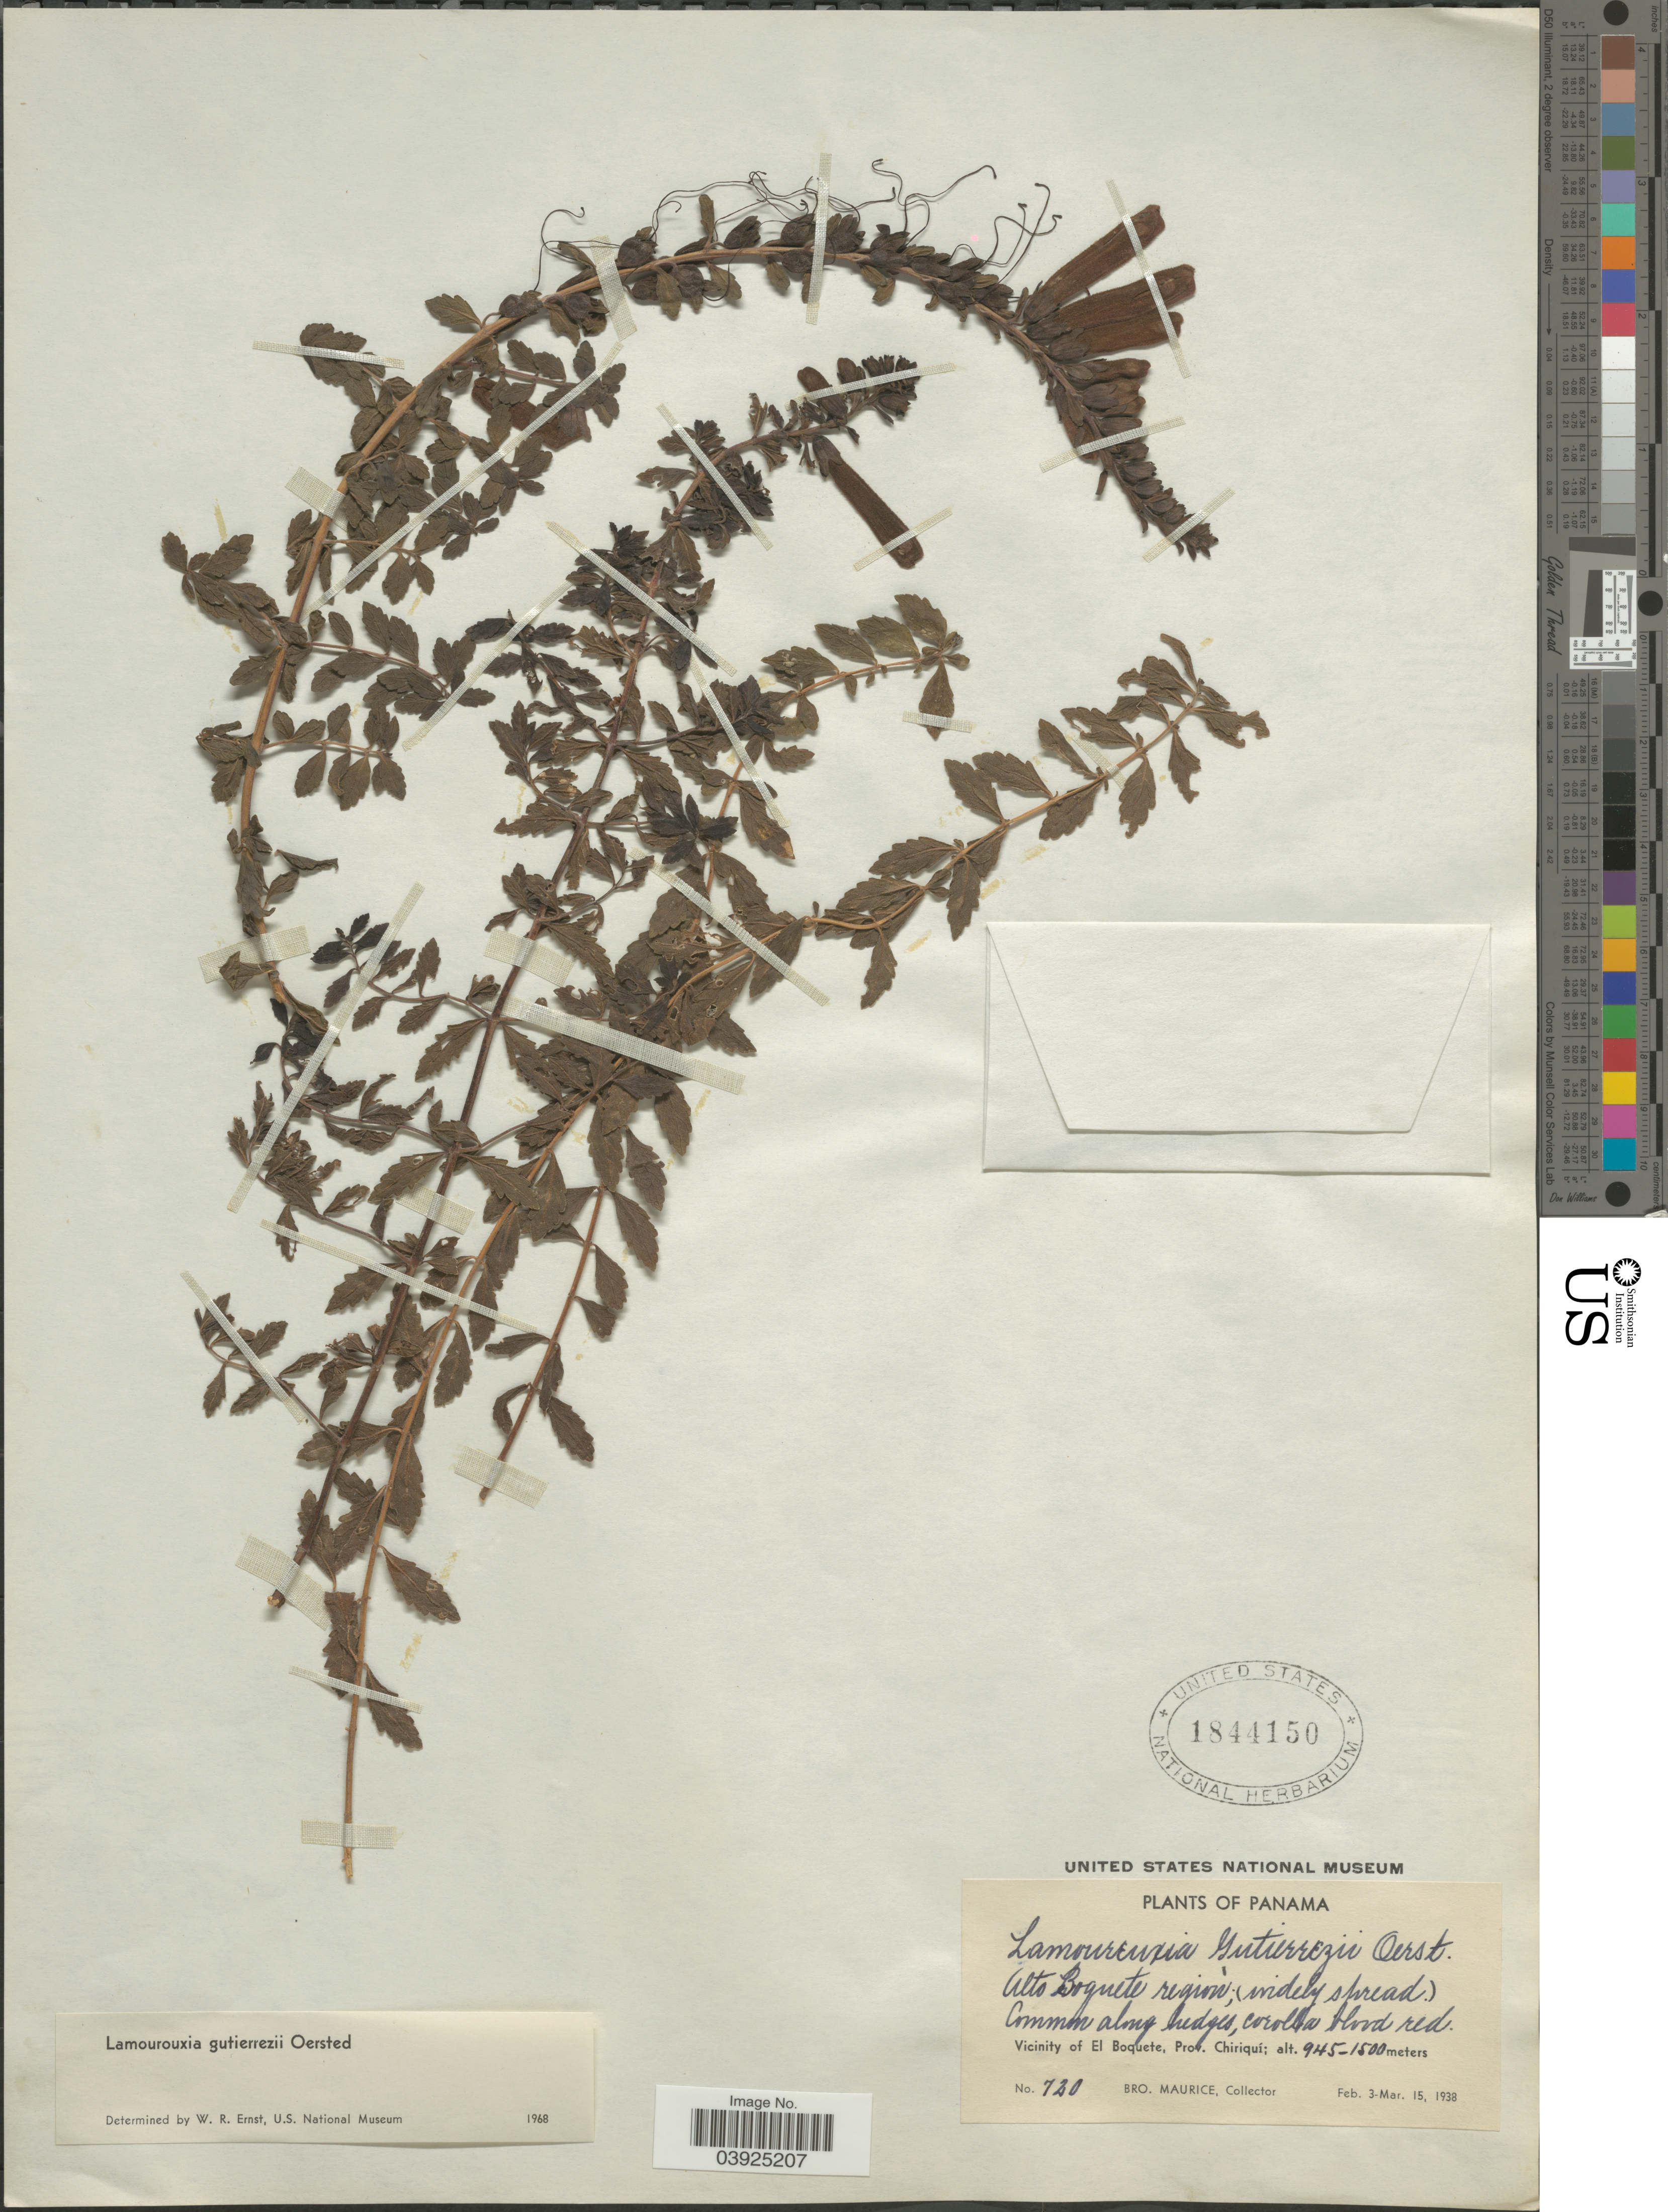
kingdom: Plantae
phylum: Tracheophyta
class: Magnoliopsida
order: Lamiales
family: Orobanchaceae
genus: Lamourouxia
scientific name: Lamourouxia gutierrezii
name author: Oerst.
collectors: B. Maurice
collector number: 720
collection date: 1938-02-03/1938-03-15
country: Panama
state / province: Chiriqui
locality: Alto Boquete region. Vicinity of El Boquete.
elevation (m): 945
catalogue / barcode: US 1844150